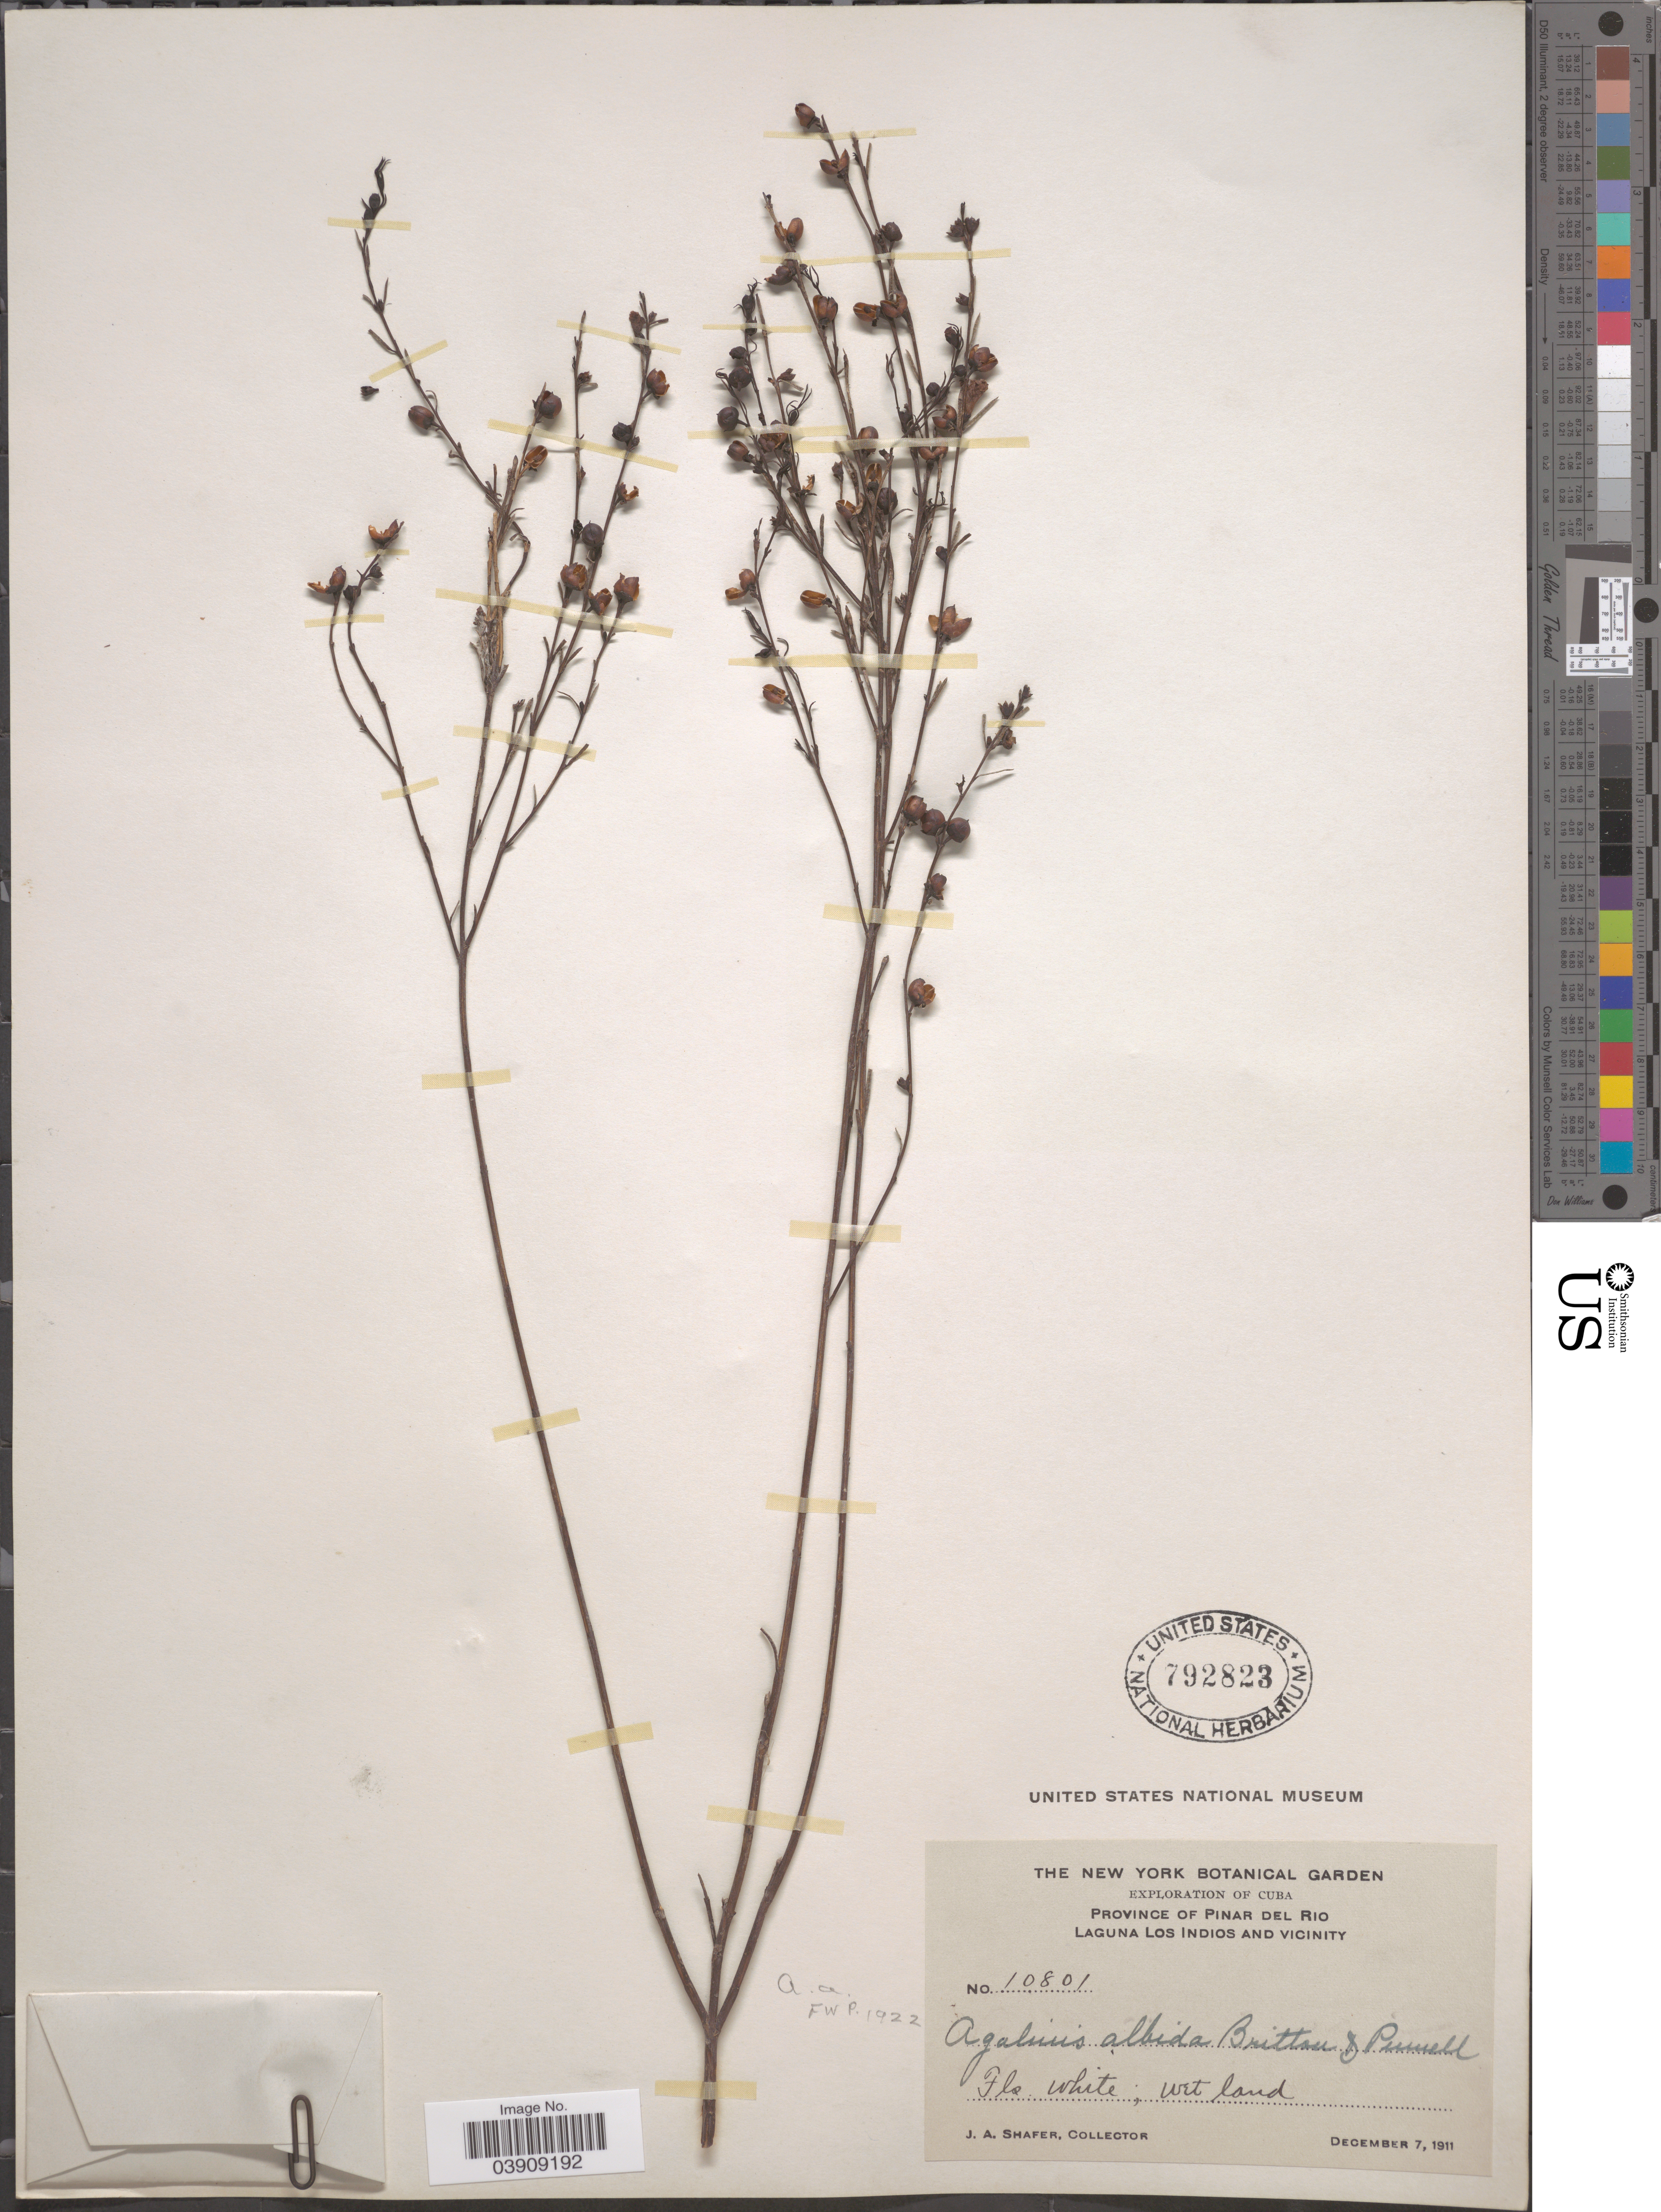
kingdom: Plantae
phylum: Tracheophyta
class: Magnoliopsida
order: Lamiales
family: Orobanchaceae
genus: Gerardia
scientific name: Gerardia albida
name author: (Britton & Pennell) Pennell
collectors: J. A. Shafer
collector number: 10801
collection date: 1911-12-07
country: Cuba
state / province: Pinar del Río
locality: Laguna Los Indios and Vicinity.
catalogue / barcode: US 792823